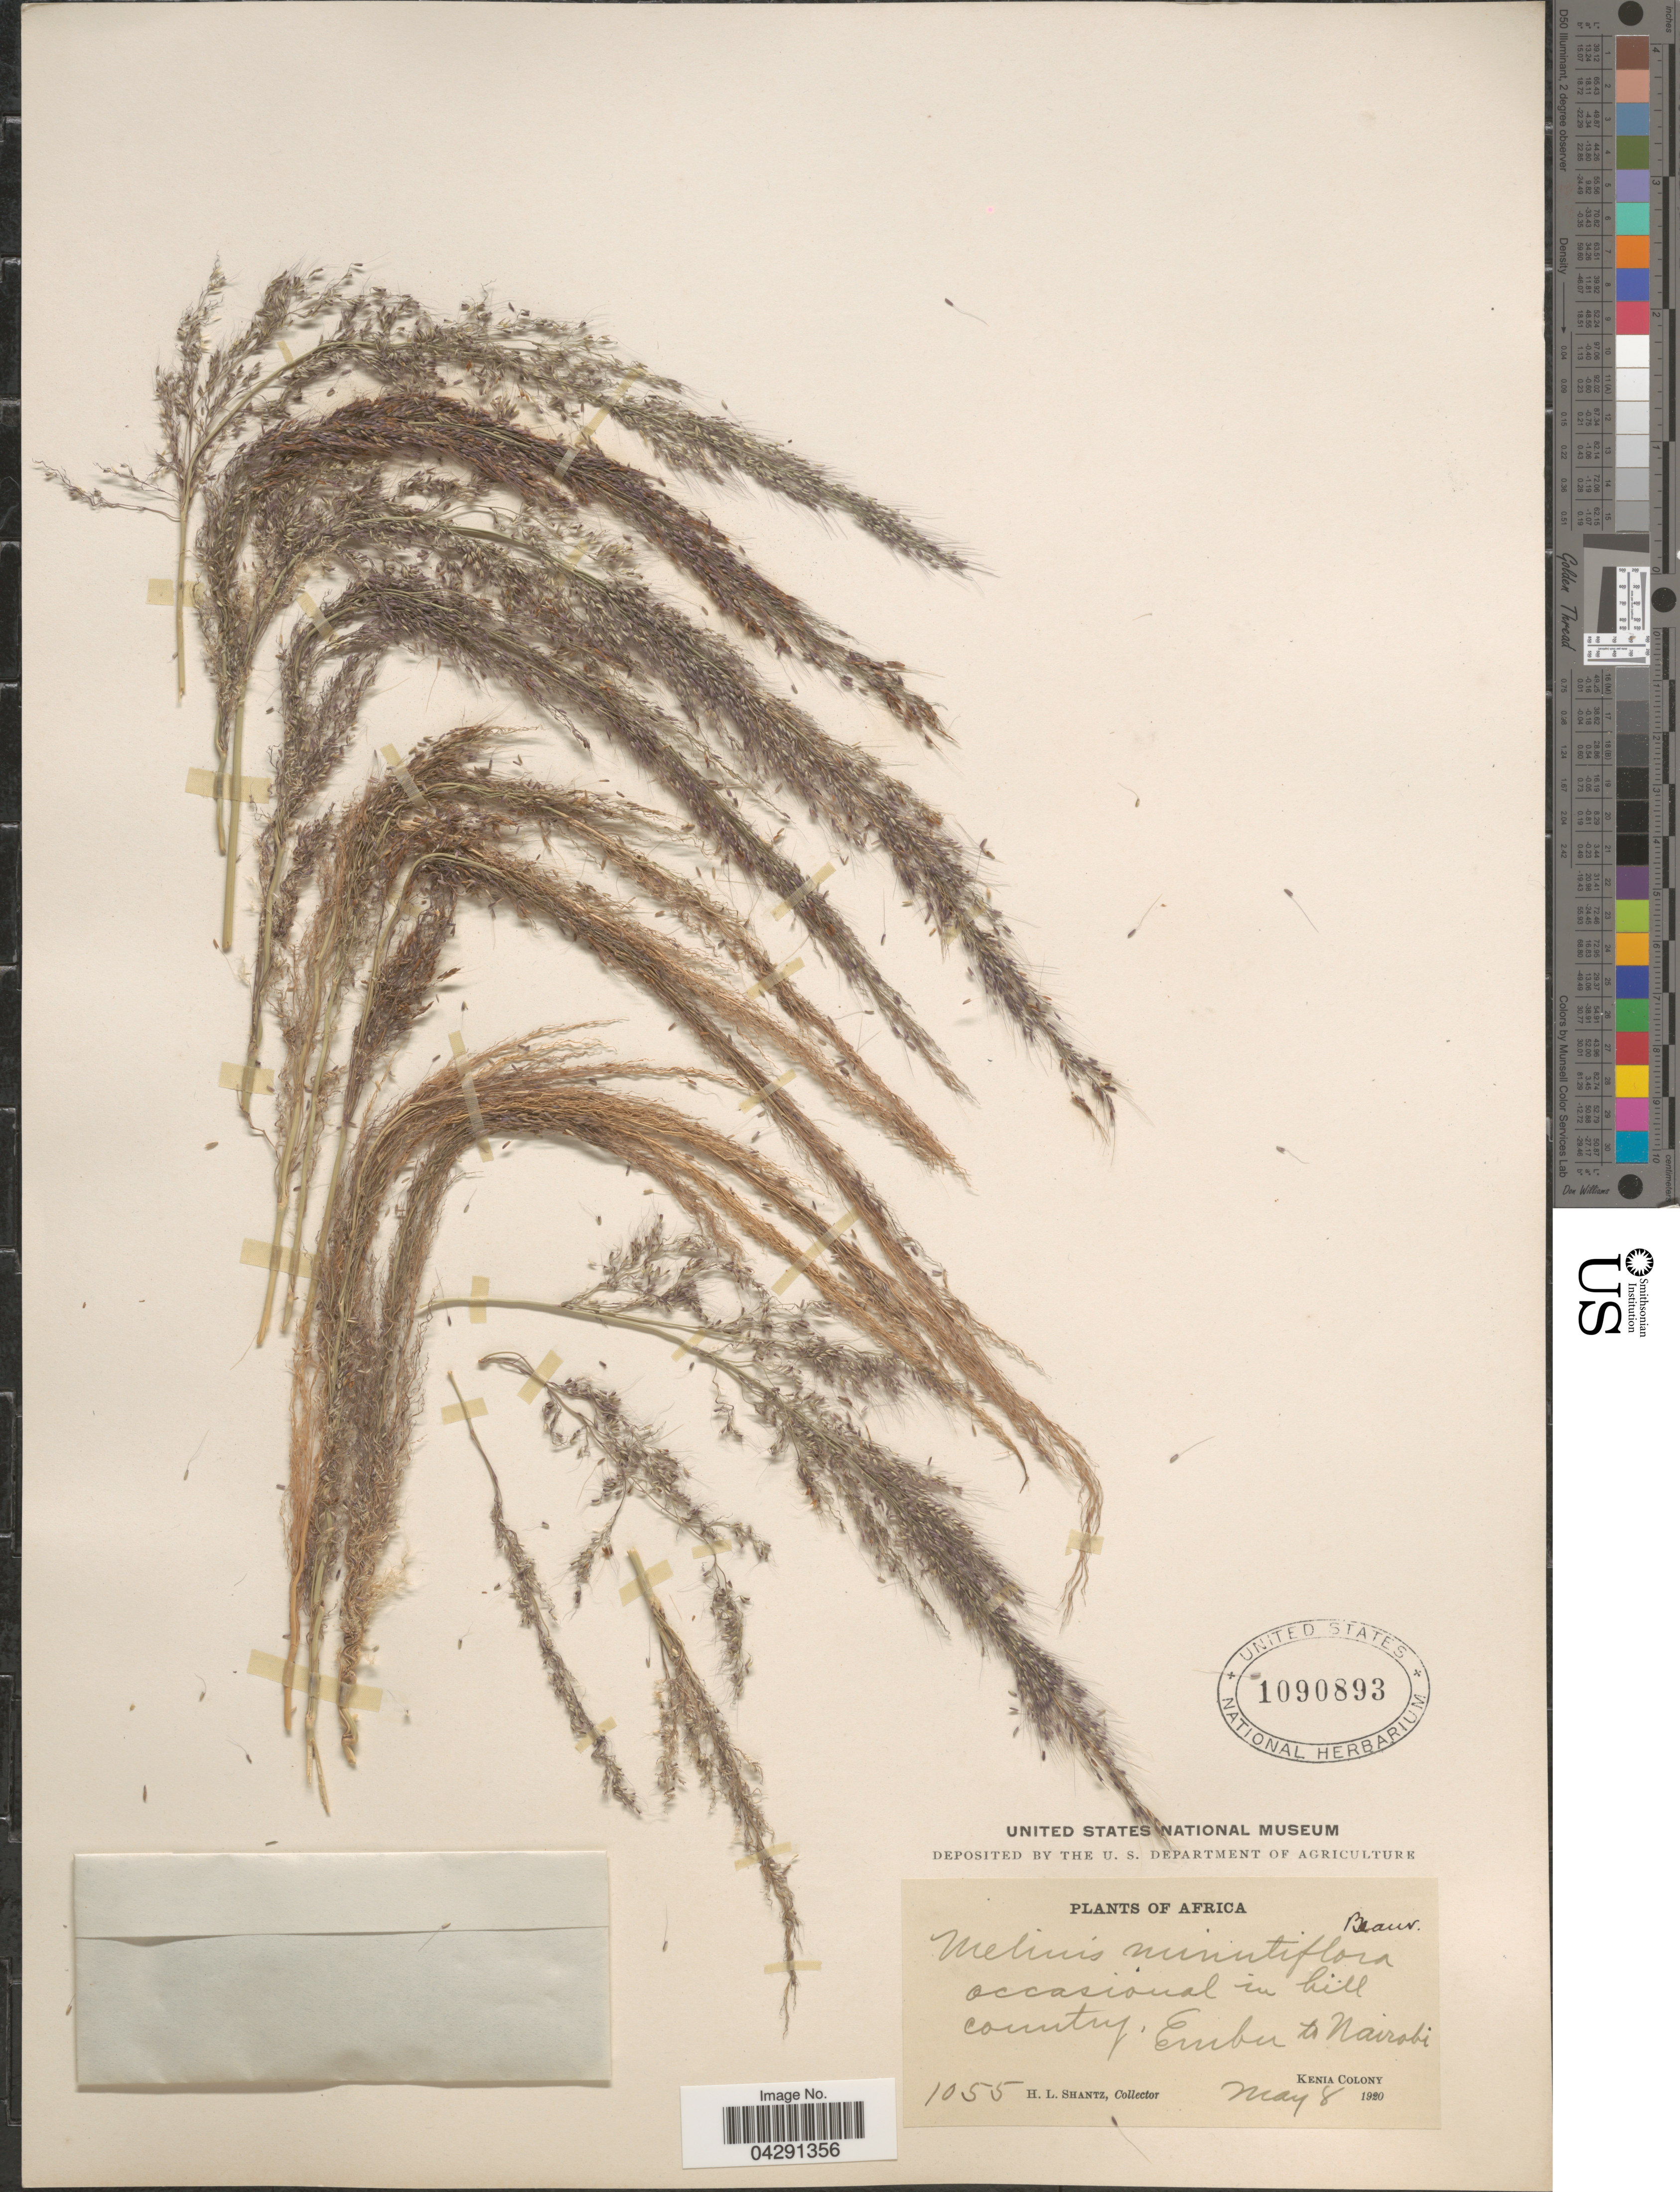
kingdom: Plantae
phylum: Tracheophyta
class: Liliopsida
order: Poales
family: Poaceae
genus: Melinis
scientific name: Melinis minutiflora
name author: P. Beauv.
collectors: H. Shantz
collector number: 1055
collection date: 1920-05-08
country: Kenya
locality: Occasional in hill country, Ember to Nairobi. Kenia Colony.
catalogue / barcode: US 1090893